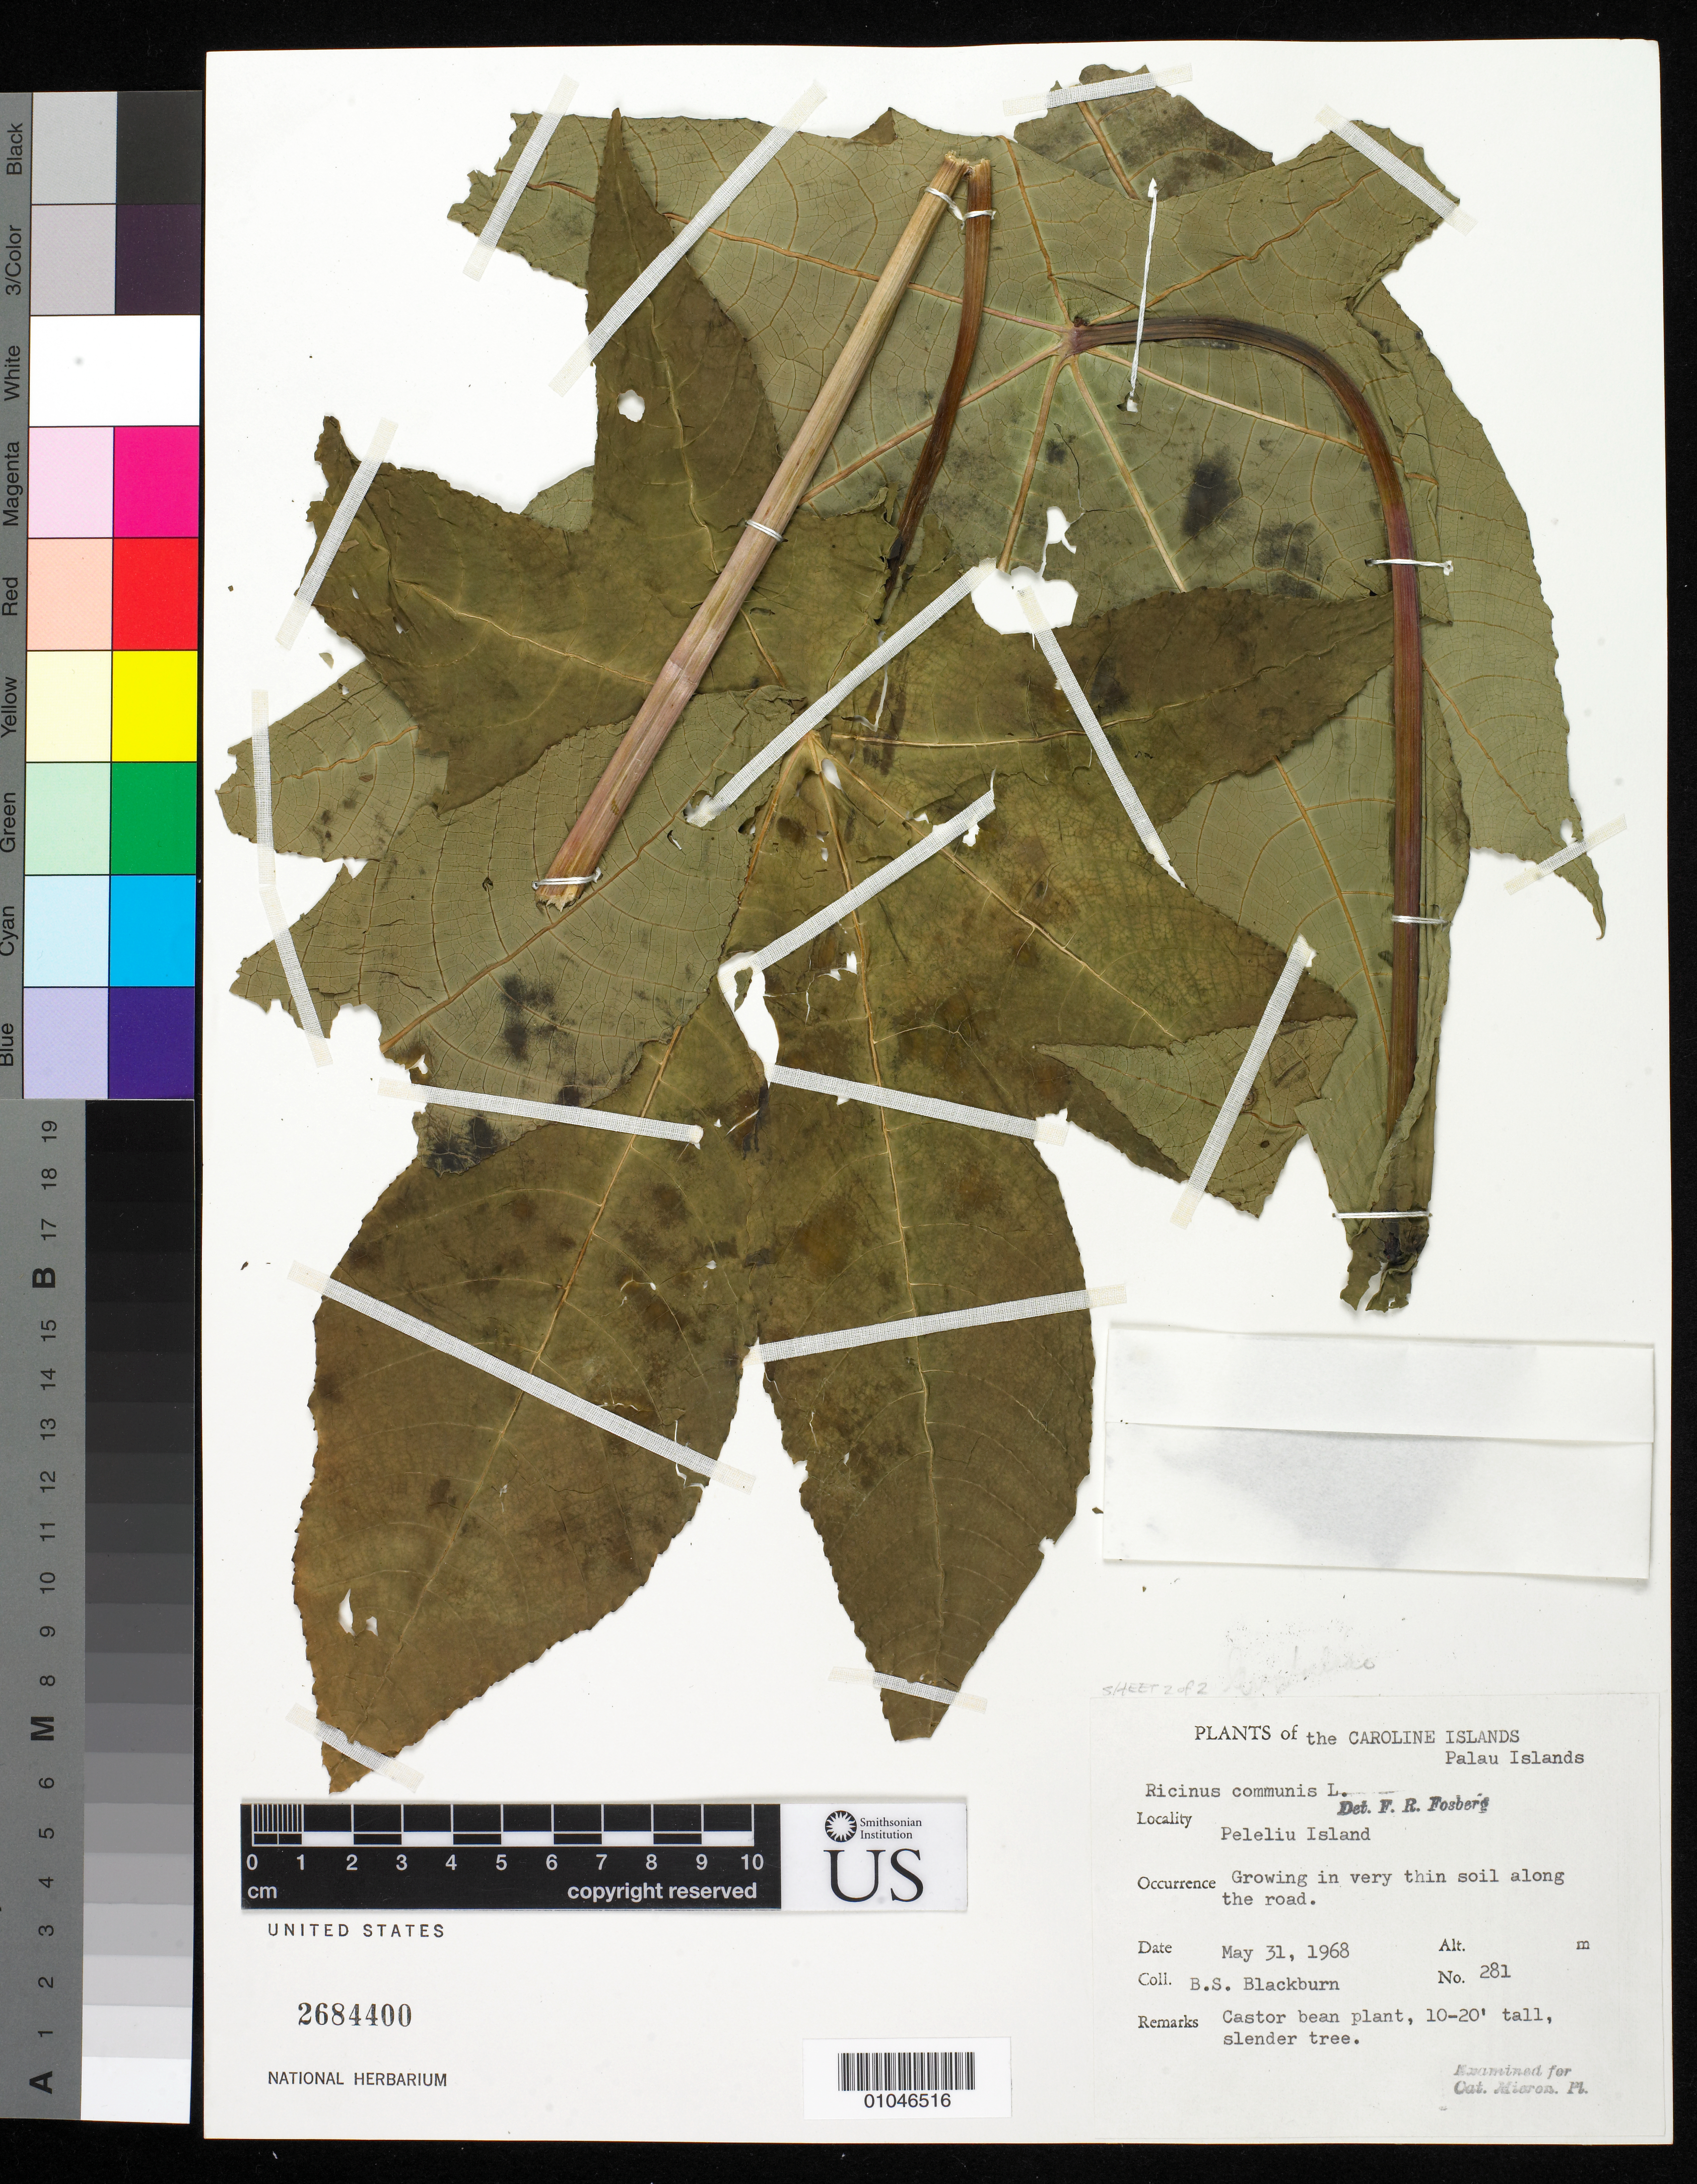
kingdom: Plantae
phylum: Tracheophyta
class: Magnoliopsida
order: Malpighiales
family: Euphorbiaceae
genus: Ricinus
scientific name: Ricinus communis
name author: L.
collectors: B. S. Blackburn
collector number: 281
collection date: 1968-05-31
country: Palau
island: Beliliou [Peleliu]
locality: Peleliu Island, Palau Islands,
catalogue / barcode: US 2684400